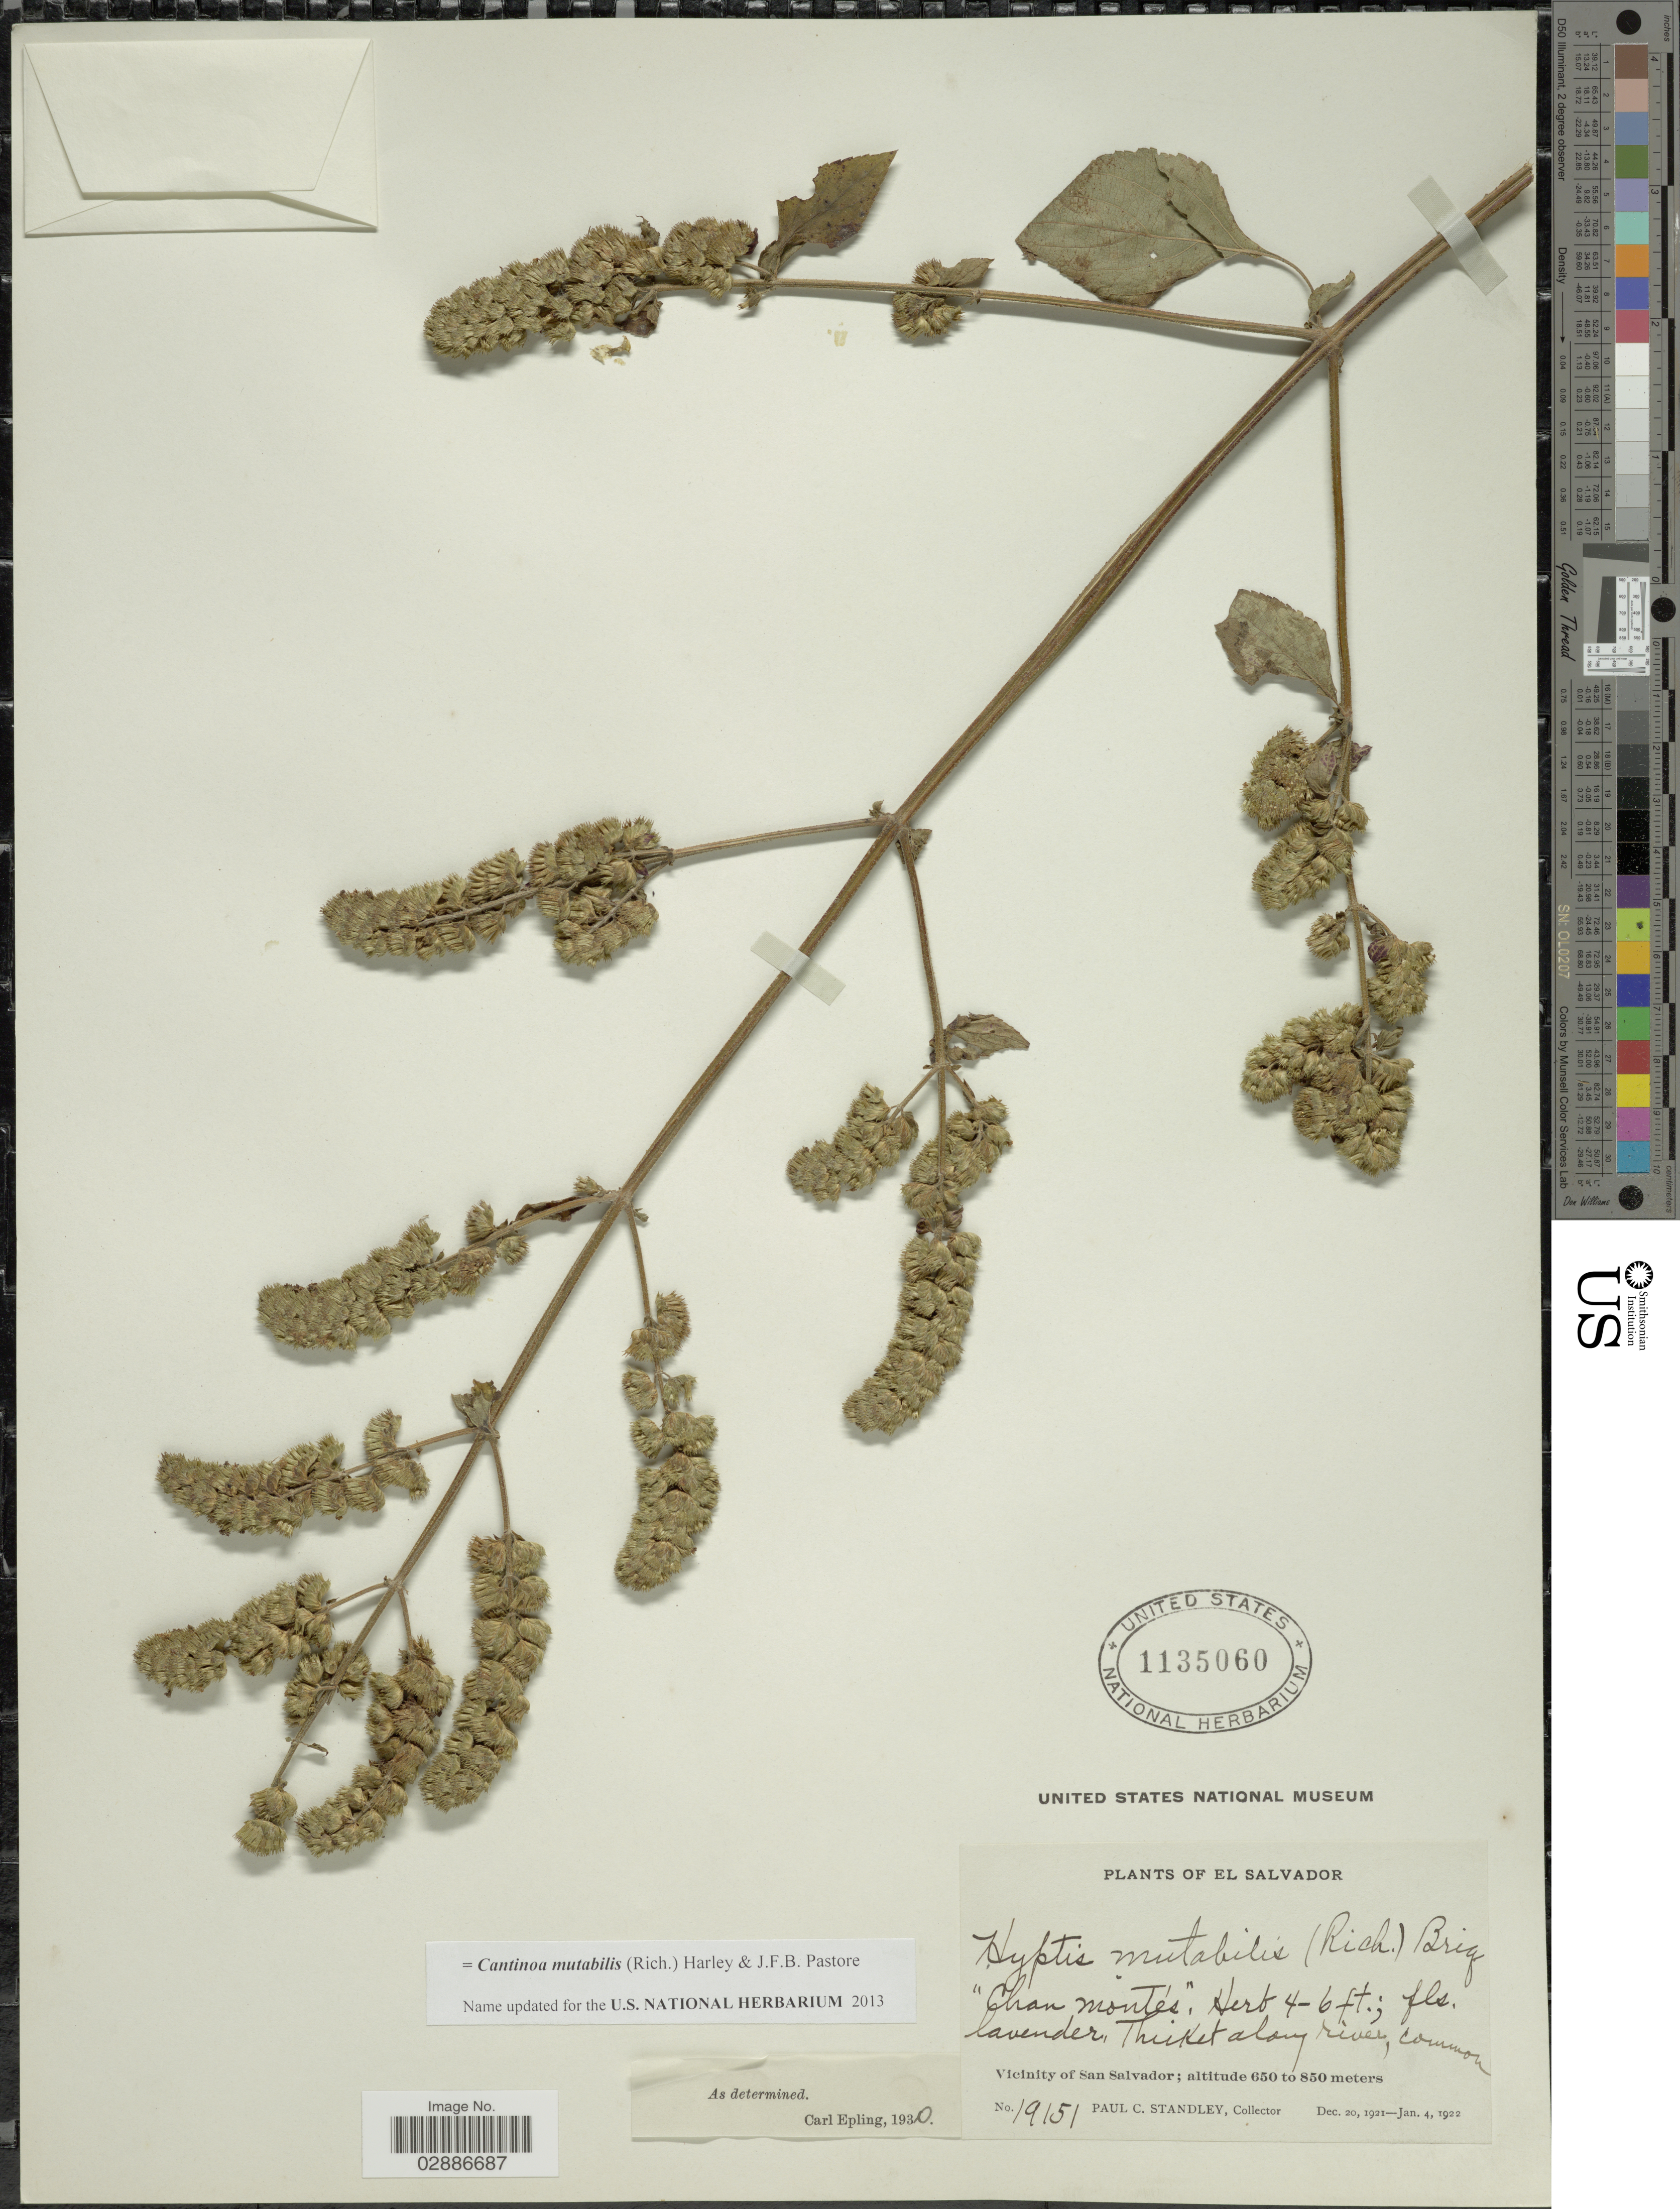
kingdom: Plantae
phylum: Tracheophyta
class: Magnoliopsida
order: Lamiales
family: Lamiaceae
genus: Cantinoa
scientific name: Cantinoa mutabilis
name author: (Epling) Harley & J.F.B. Pastore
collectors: P. C. Standley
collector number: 19151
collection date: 1921-12-20/1922-01-04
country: El Salvador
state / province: San Salvador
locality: Vicinity of San Salvador.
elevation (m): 650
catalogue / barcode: US 1135060